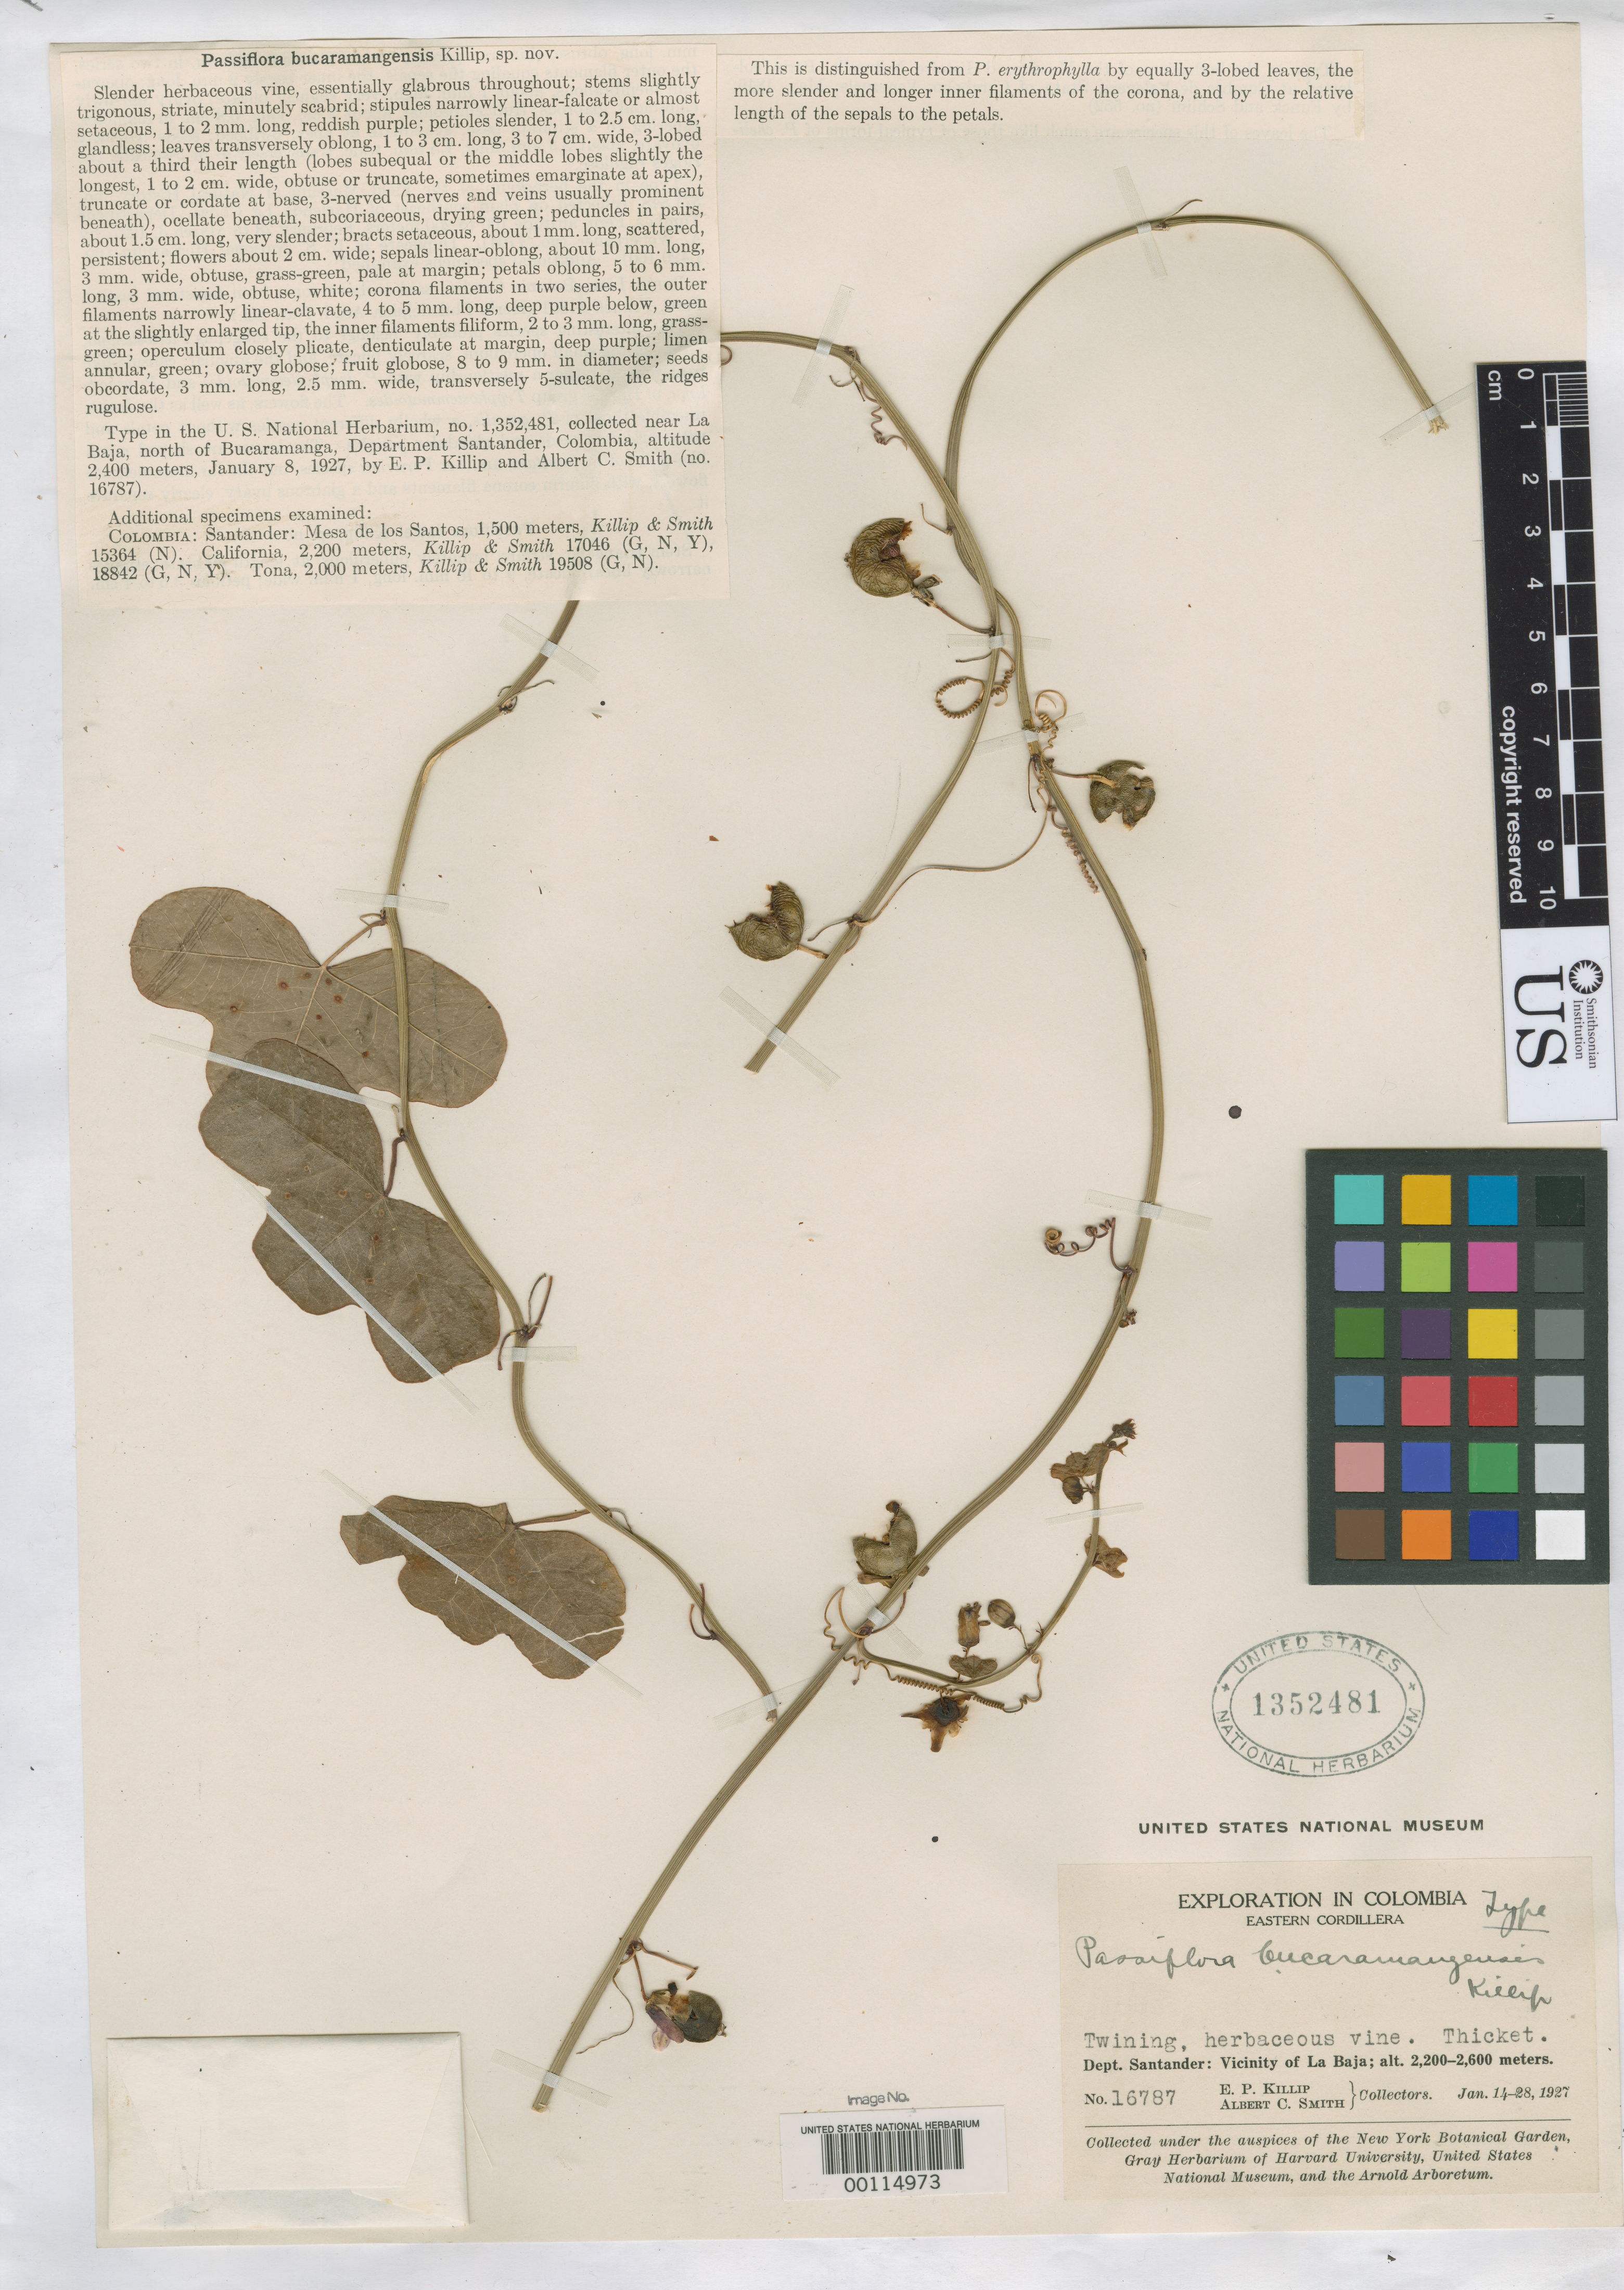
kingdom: Plantae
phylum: Tracheophyta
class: Magnoliopsida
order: Malpighiales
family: Passifloraceae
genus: Passiflora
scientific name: Passiflora bucaramangensis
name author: Killip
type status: Holotype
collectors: E. P. Killip & A. C. Smith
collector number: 16787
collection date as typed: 14 Jan 1927 to 28 Jan 1927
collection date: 1927-01-14/1927-01-28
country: Colombia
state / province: Santander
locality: La Baja.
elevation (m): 2200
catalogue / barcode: US 1352481